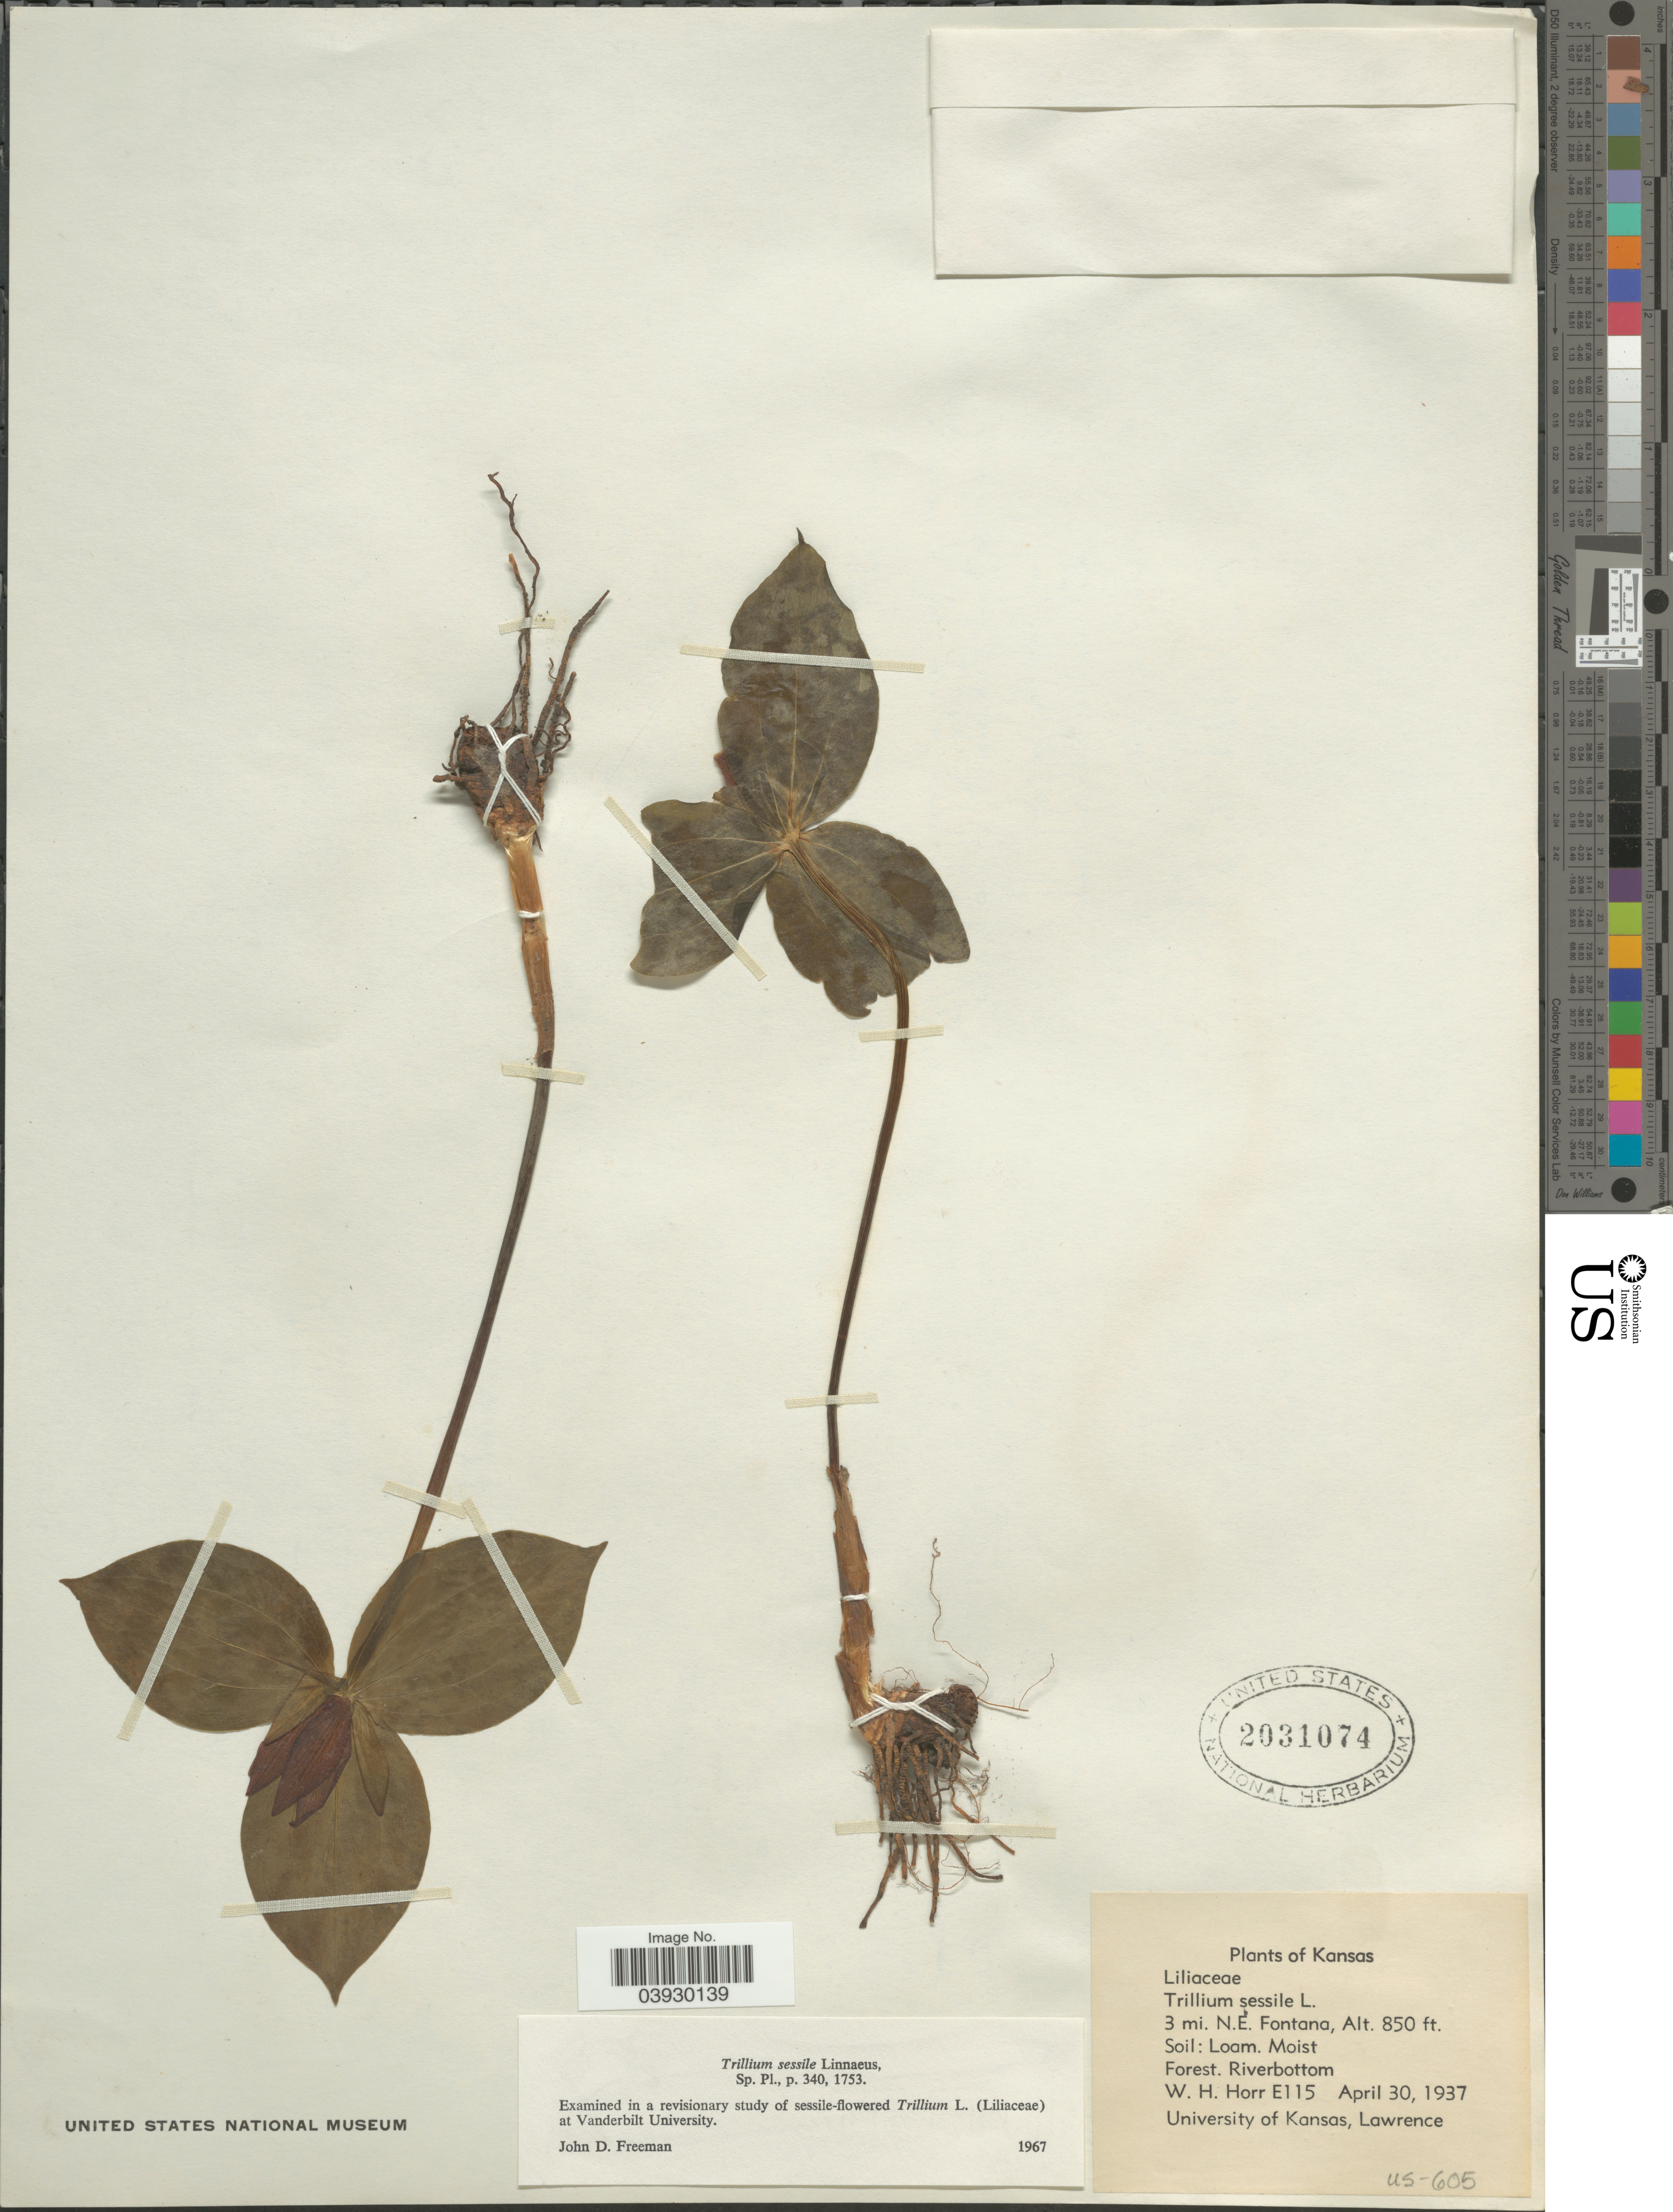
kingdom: Plantae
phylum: Tracheophyta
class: Liliopsida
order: Liliales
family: Melanthiaceae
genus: Trillium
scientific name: Trillium sessile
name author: L.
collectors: W. H. Horr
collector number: E115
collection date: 1937-04-30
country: United States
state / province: Kansas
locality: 3 mi. N.E. Fontana.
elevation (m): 259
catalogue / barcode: US 2031074